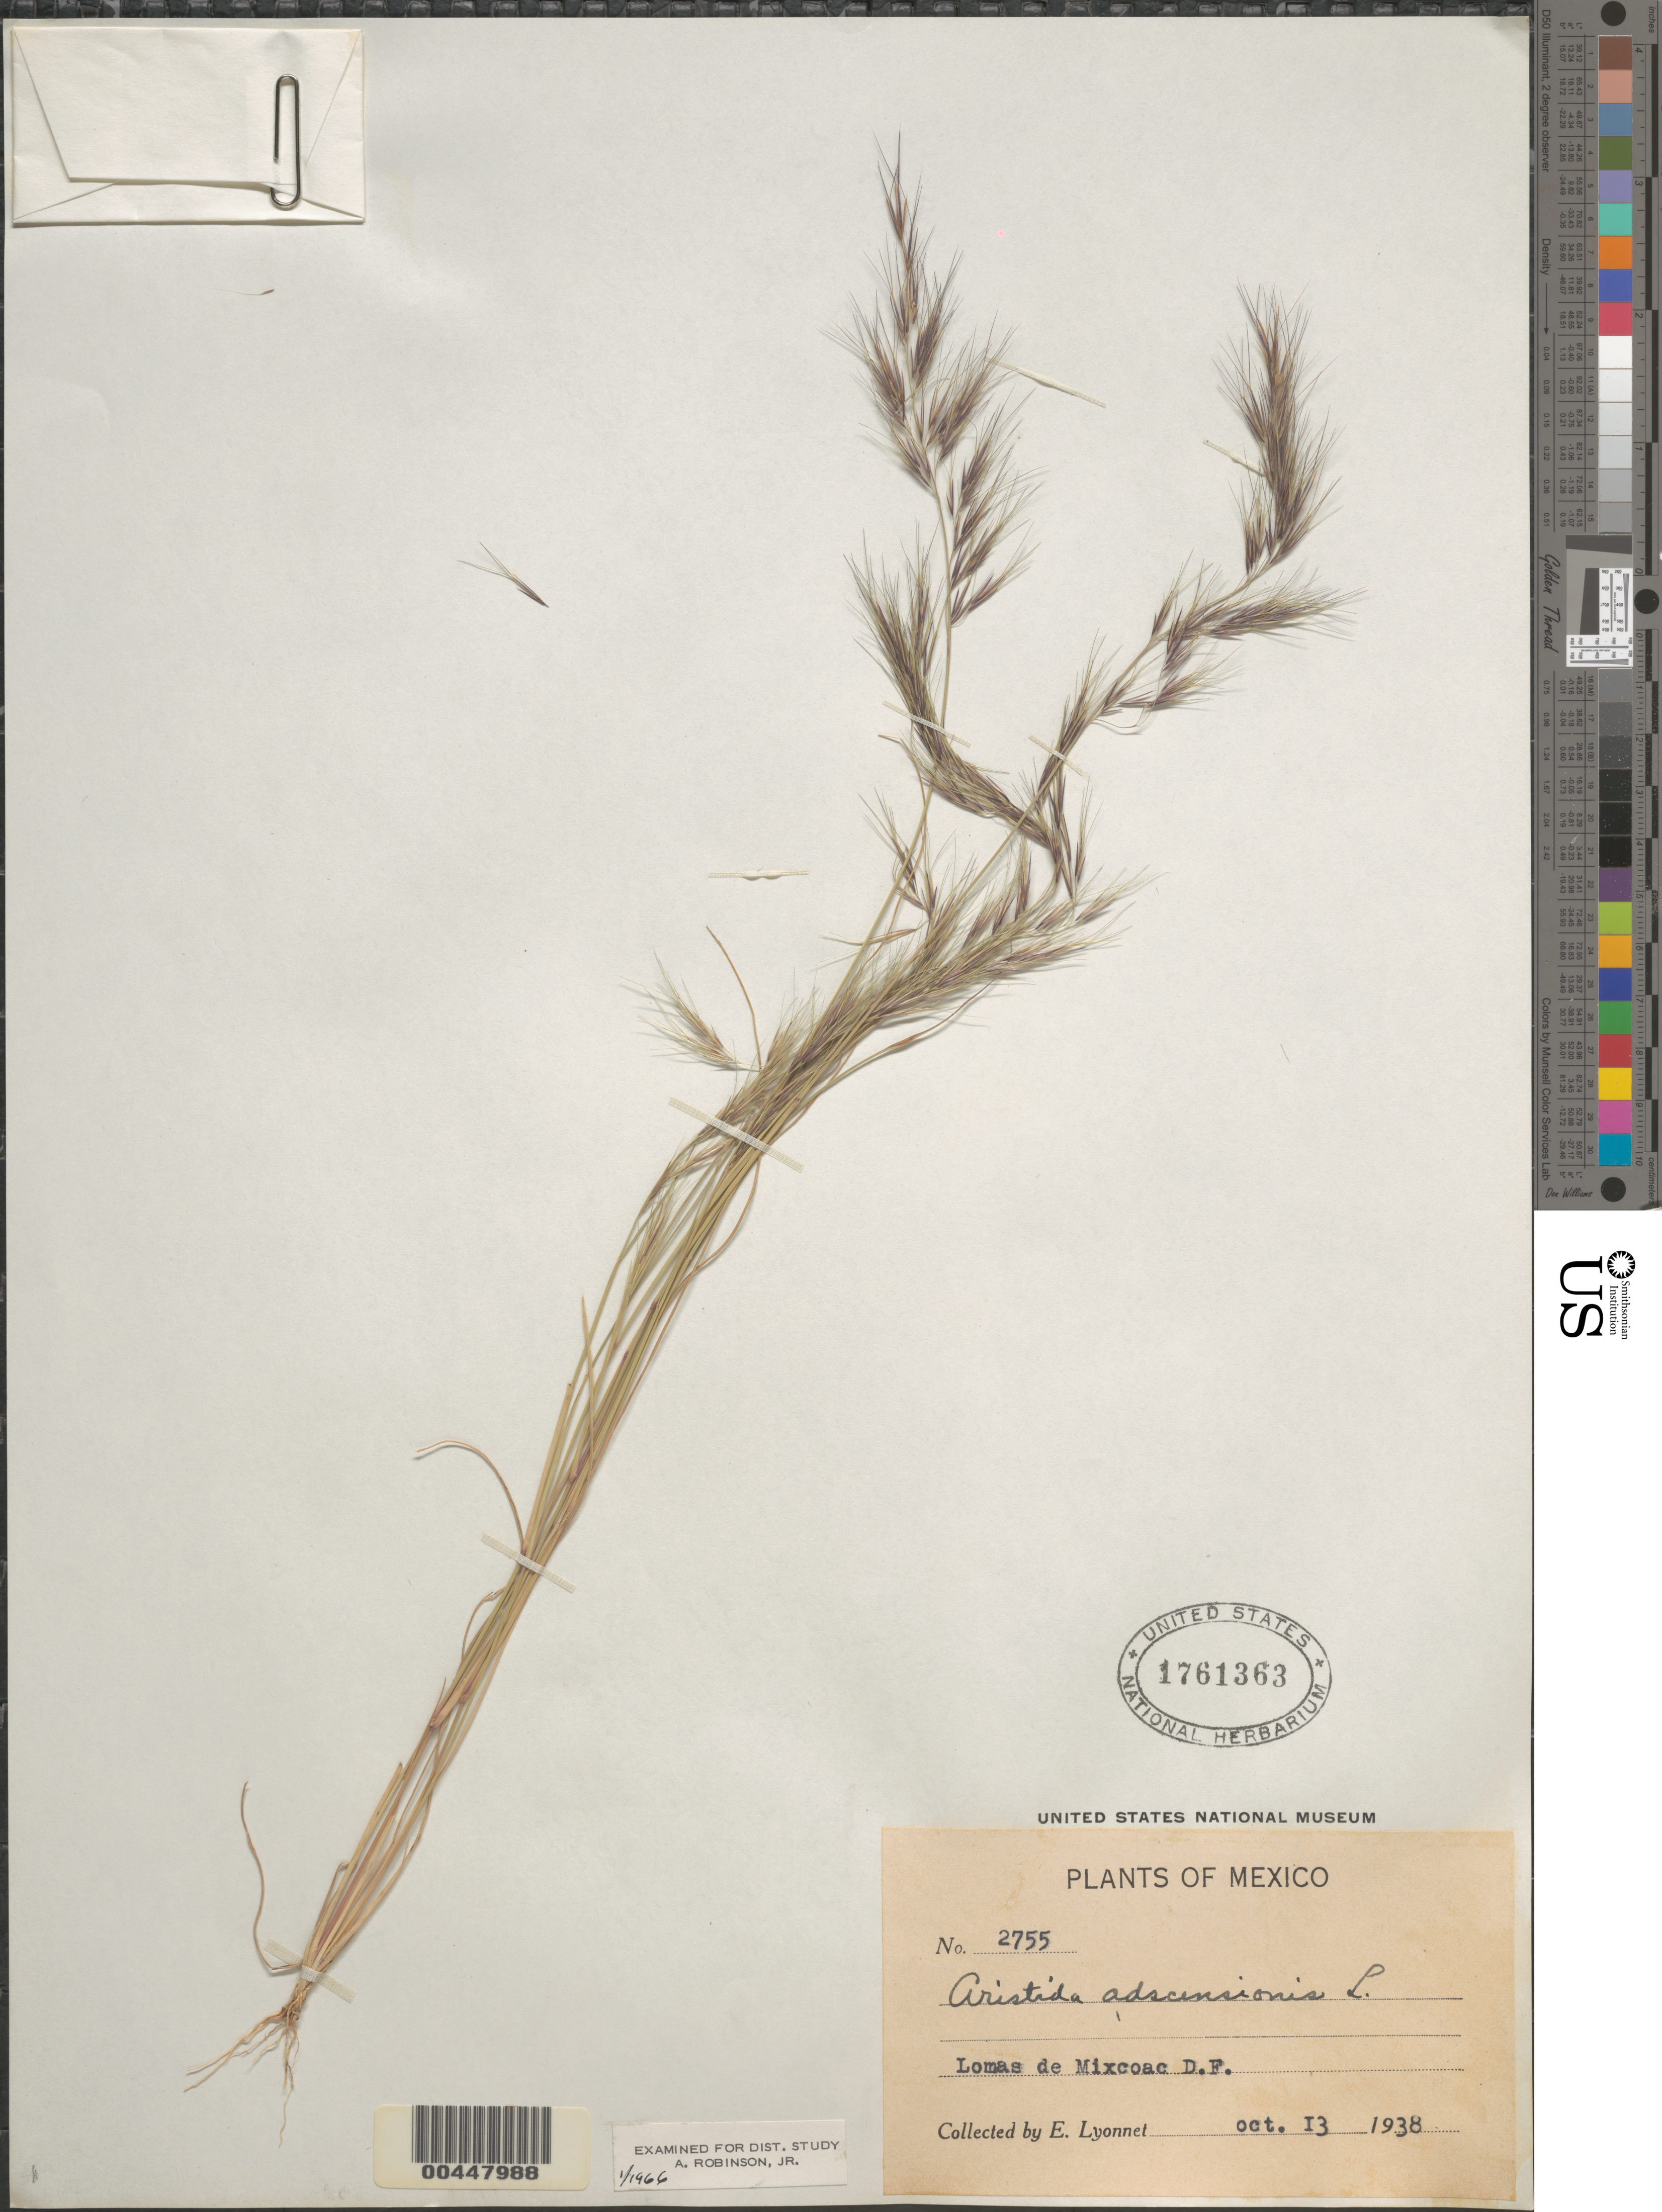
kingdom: Plantae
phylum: Tracheophyta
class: Liliopsida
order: Poales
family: Poaceae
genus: Aristida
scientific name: Aristida adscensionis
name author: L.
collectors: Bro. E. Lyonnet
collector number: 2755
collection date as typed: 13 Oct 1938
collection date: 1938-10-13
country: Mexico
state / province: Distrito Federal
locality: Lomas de Mixcoac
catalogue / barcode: US 1761363